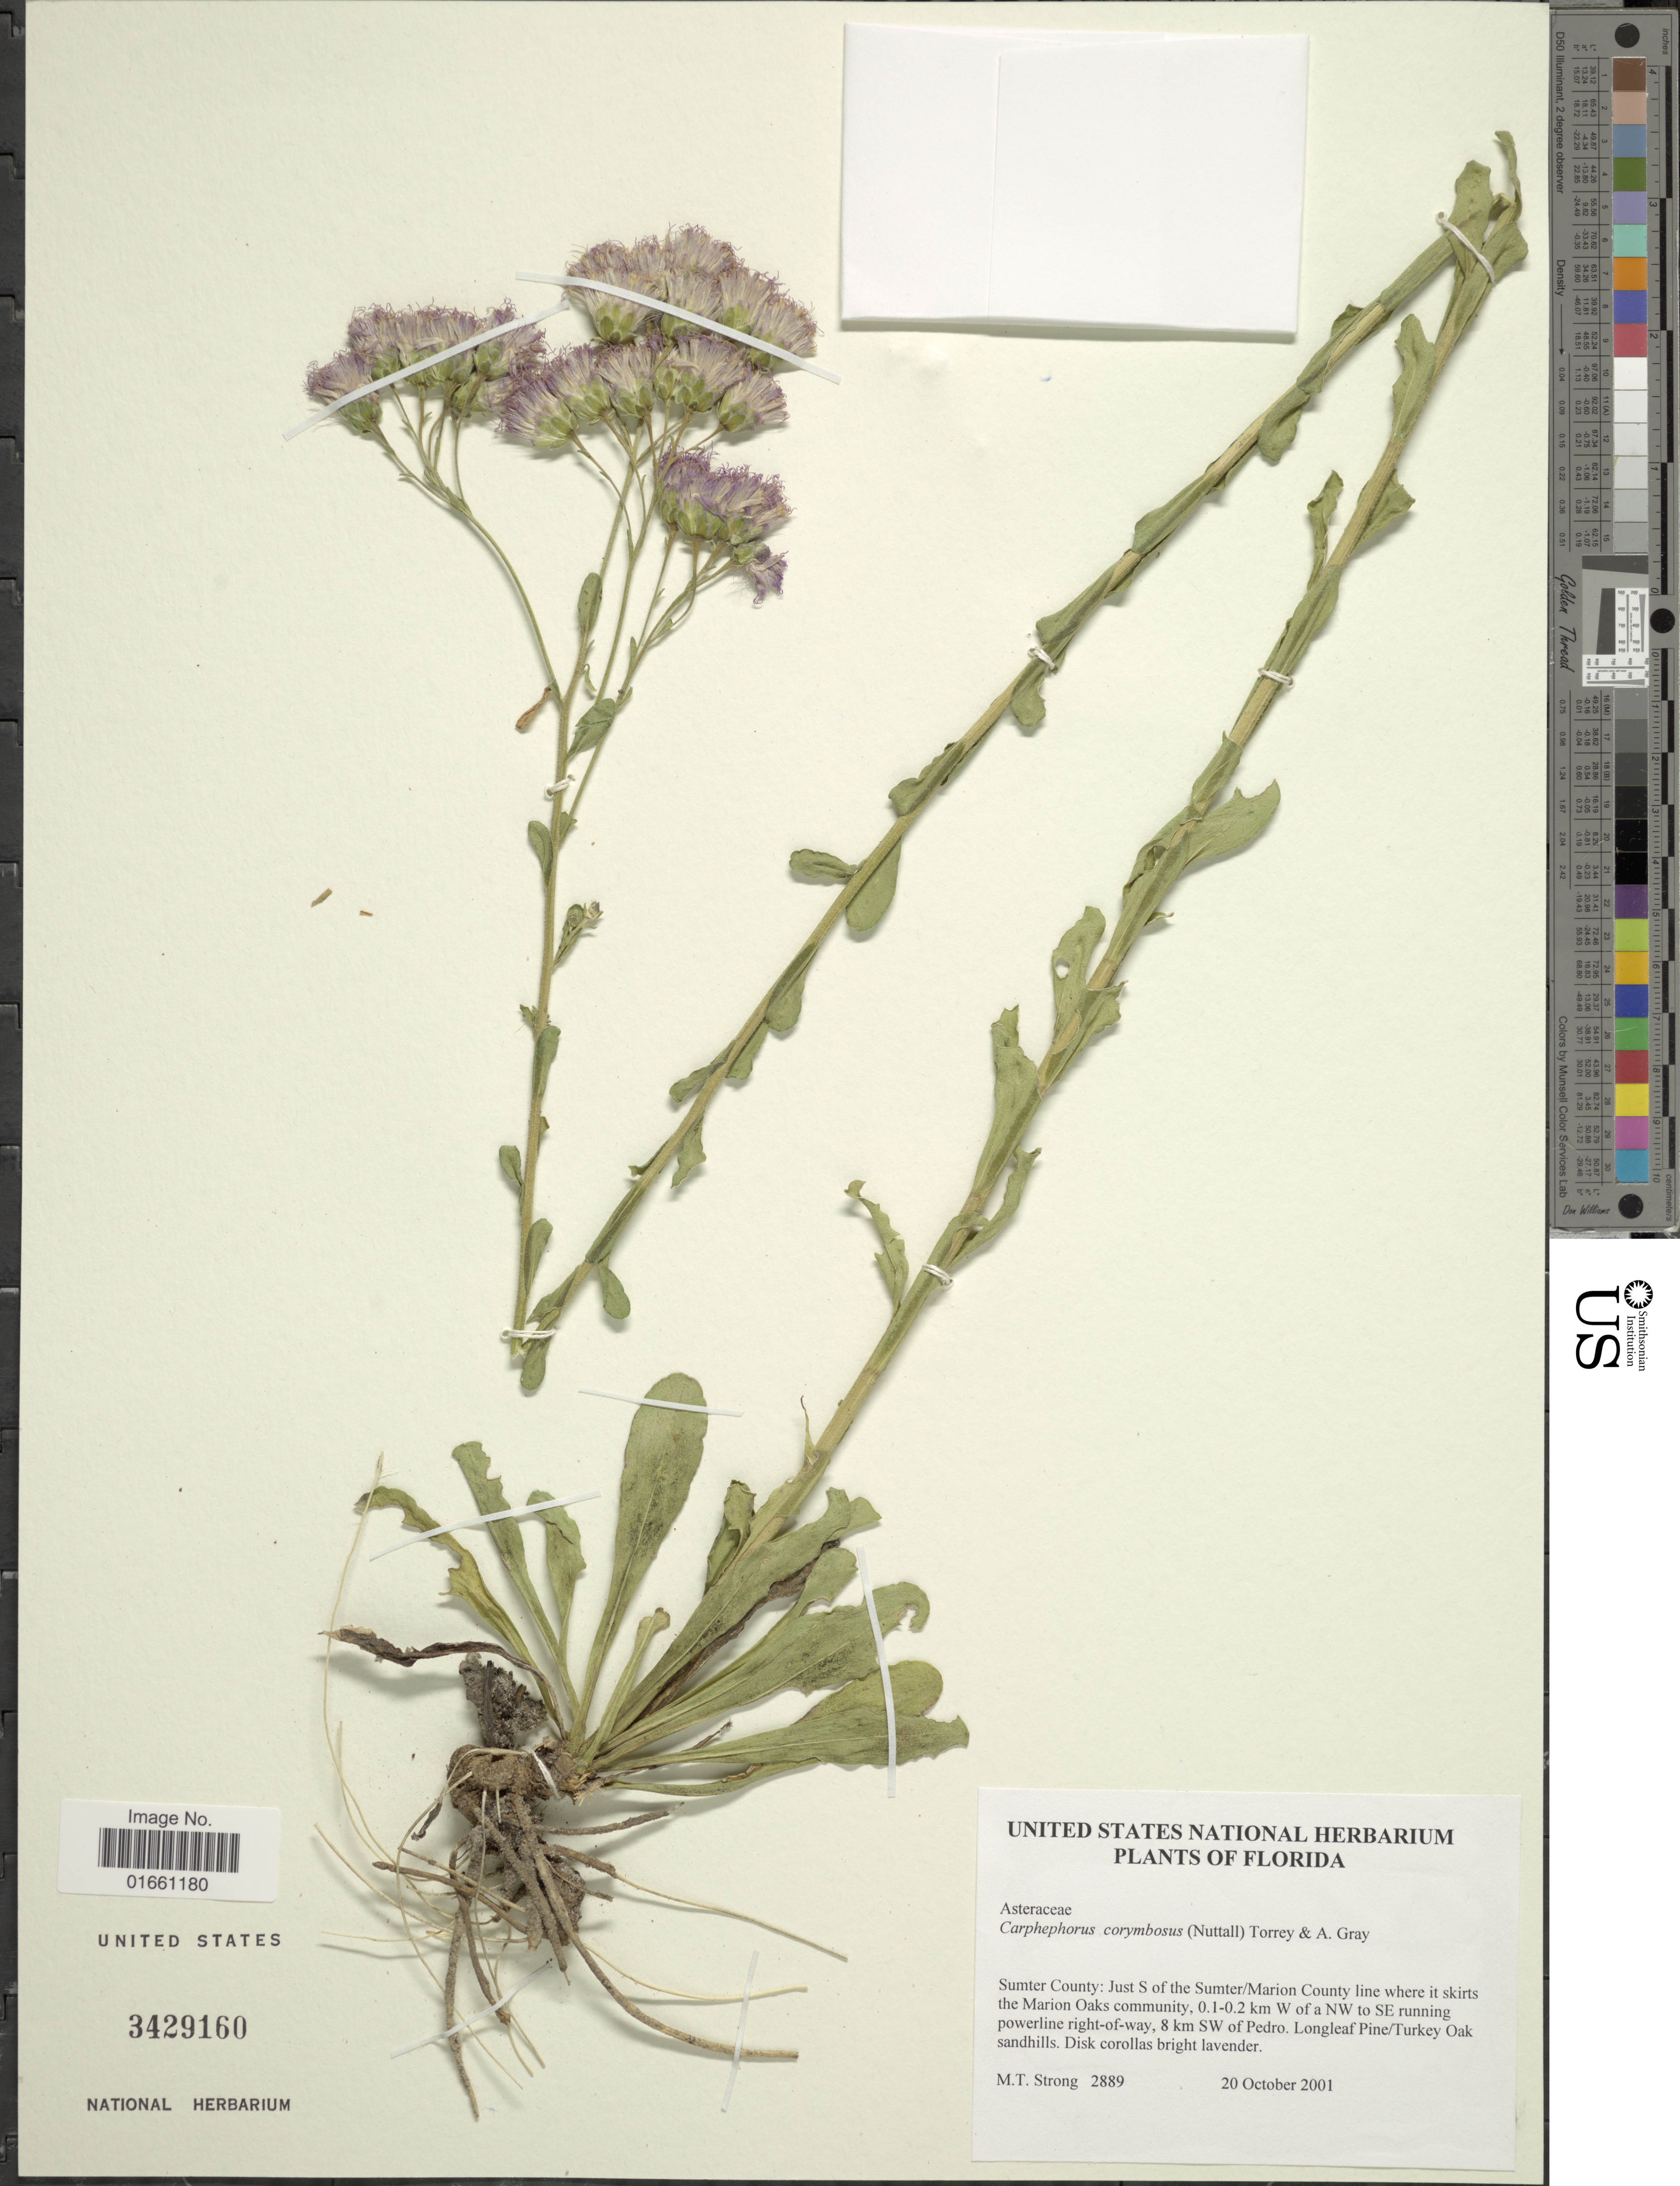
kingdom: Plantae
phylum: Tracheophyta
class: Magnoliopsida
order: Asterales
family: Asteraceae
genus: Carphephorus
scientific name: Carphephorus corymbosus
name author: (Nutt.) Torr. & A. Gray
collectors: M. T. Strong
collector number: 2889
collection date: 2001-10-20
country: United States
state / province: Florida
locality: Sumter County , Just S of the Sumter/Marion County line where it skirts the Marion Oaks Community, 0.1 - 0.2 km W of a NW to SE running powerline right - of - way 8 km SW of Pedro.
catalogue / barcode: US 3429160